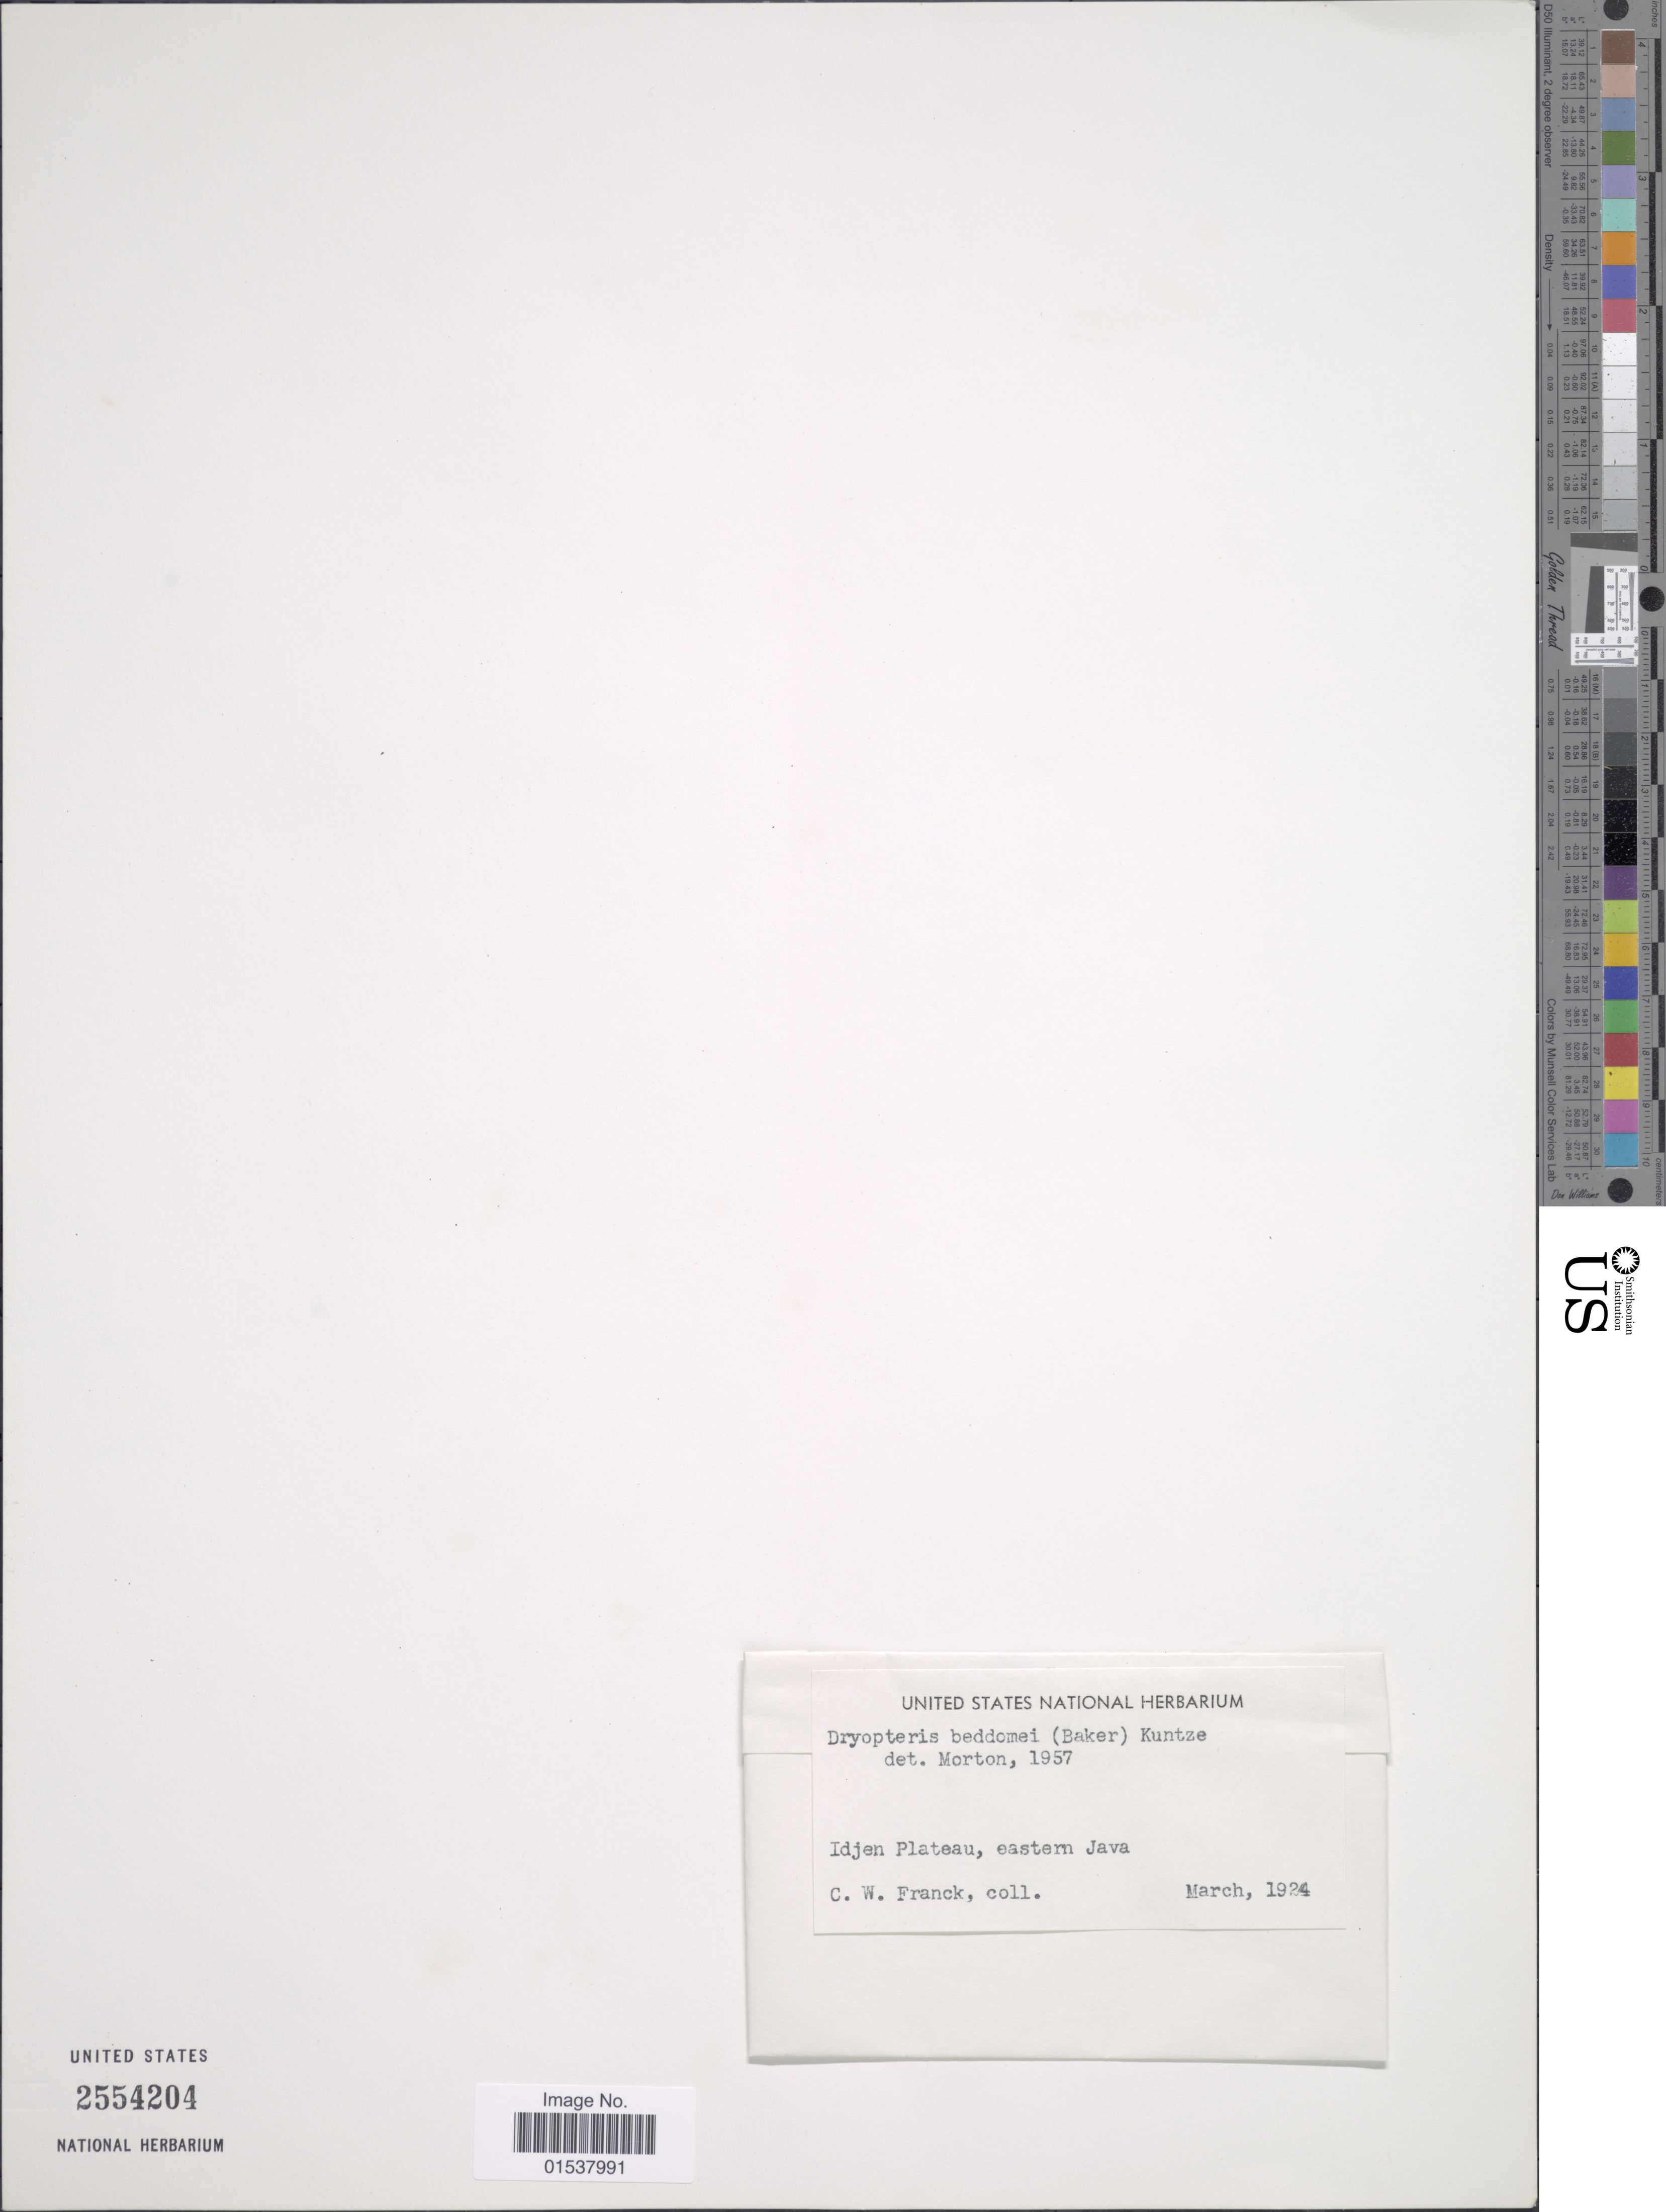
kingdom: Plantae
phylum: Tracheophyta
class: Polypodiopsida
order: Polypodiales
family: Thelypteridaceae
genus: Parathelypteris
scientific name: Parathelypteris beddomei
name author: (Baker) Ching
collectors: C. Franck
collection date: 1924-03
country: Indonesia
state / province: Java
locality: Idjen Plateau, eastern Java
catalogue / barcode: US 2554204